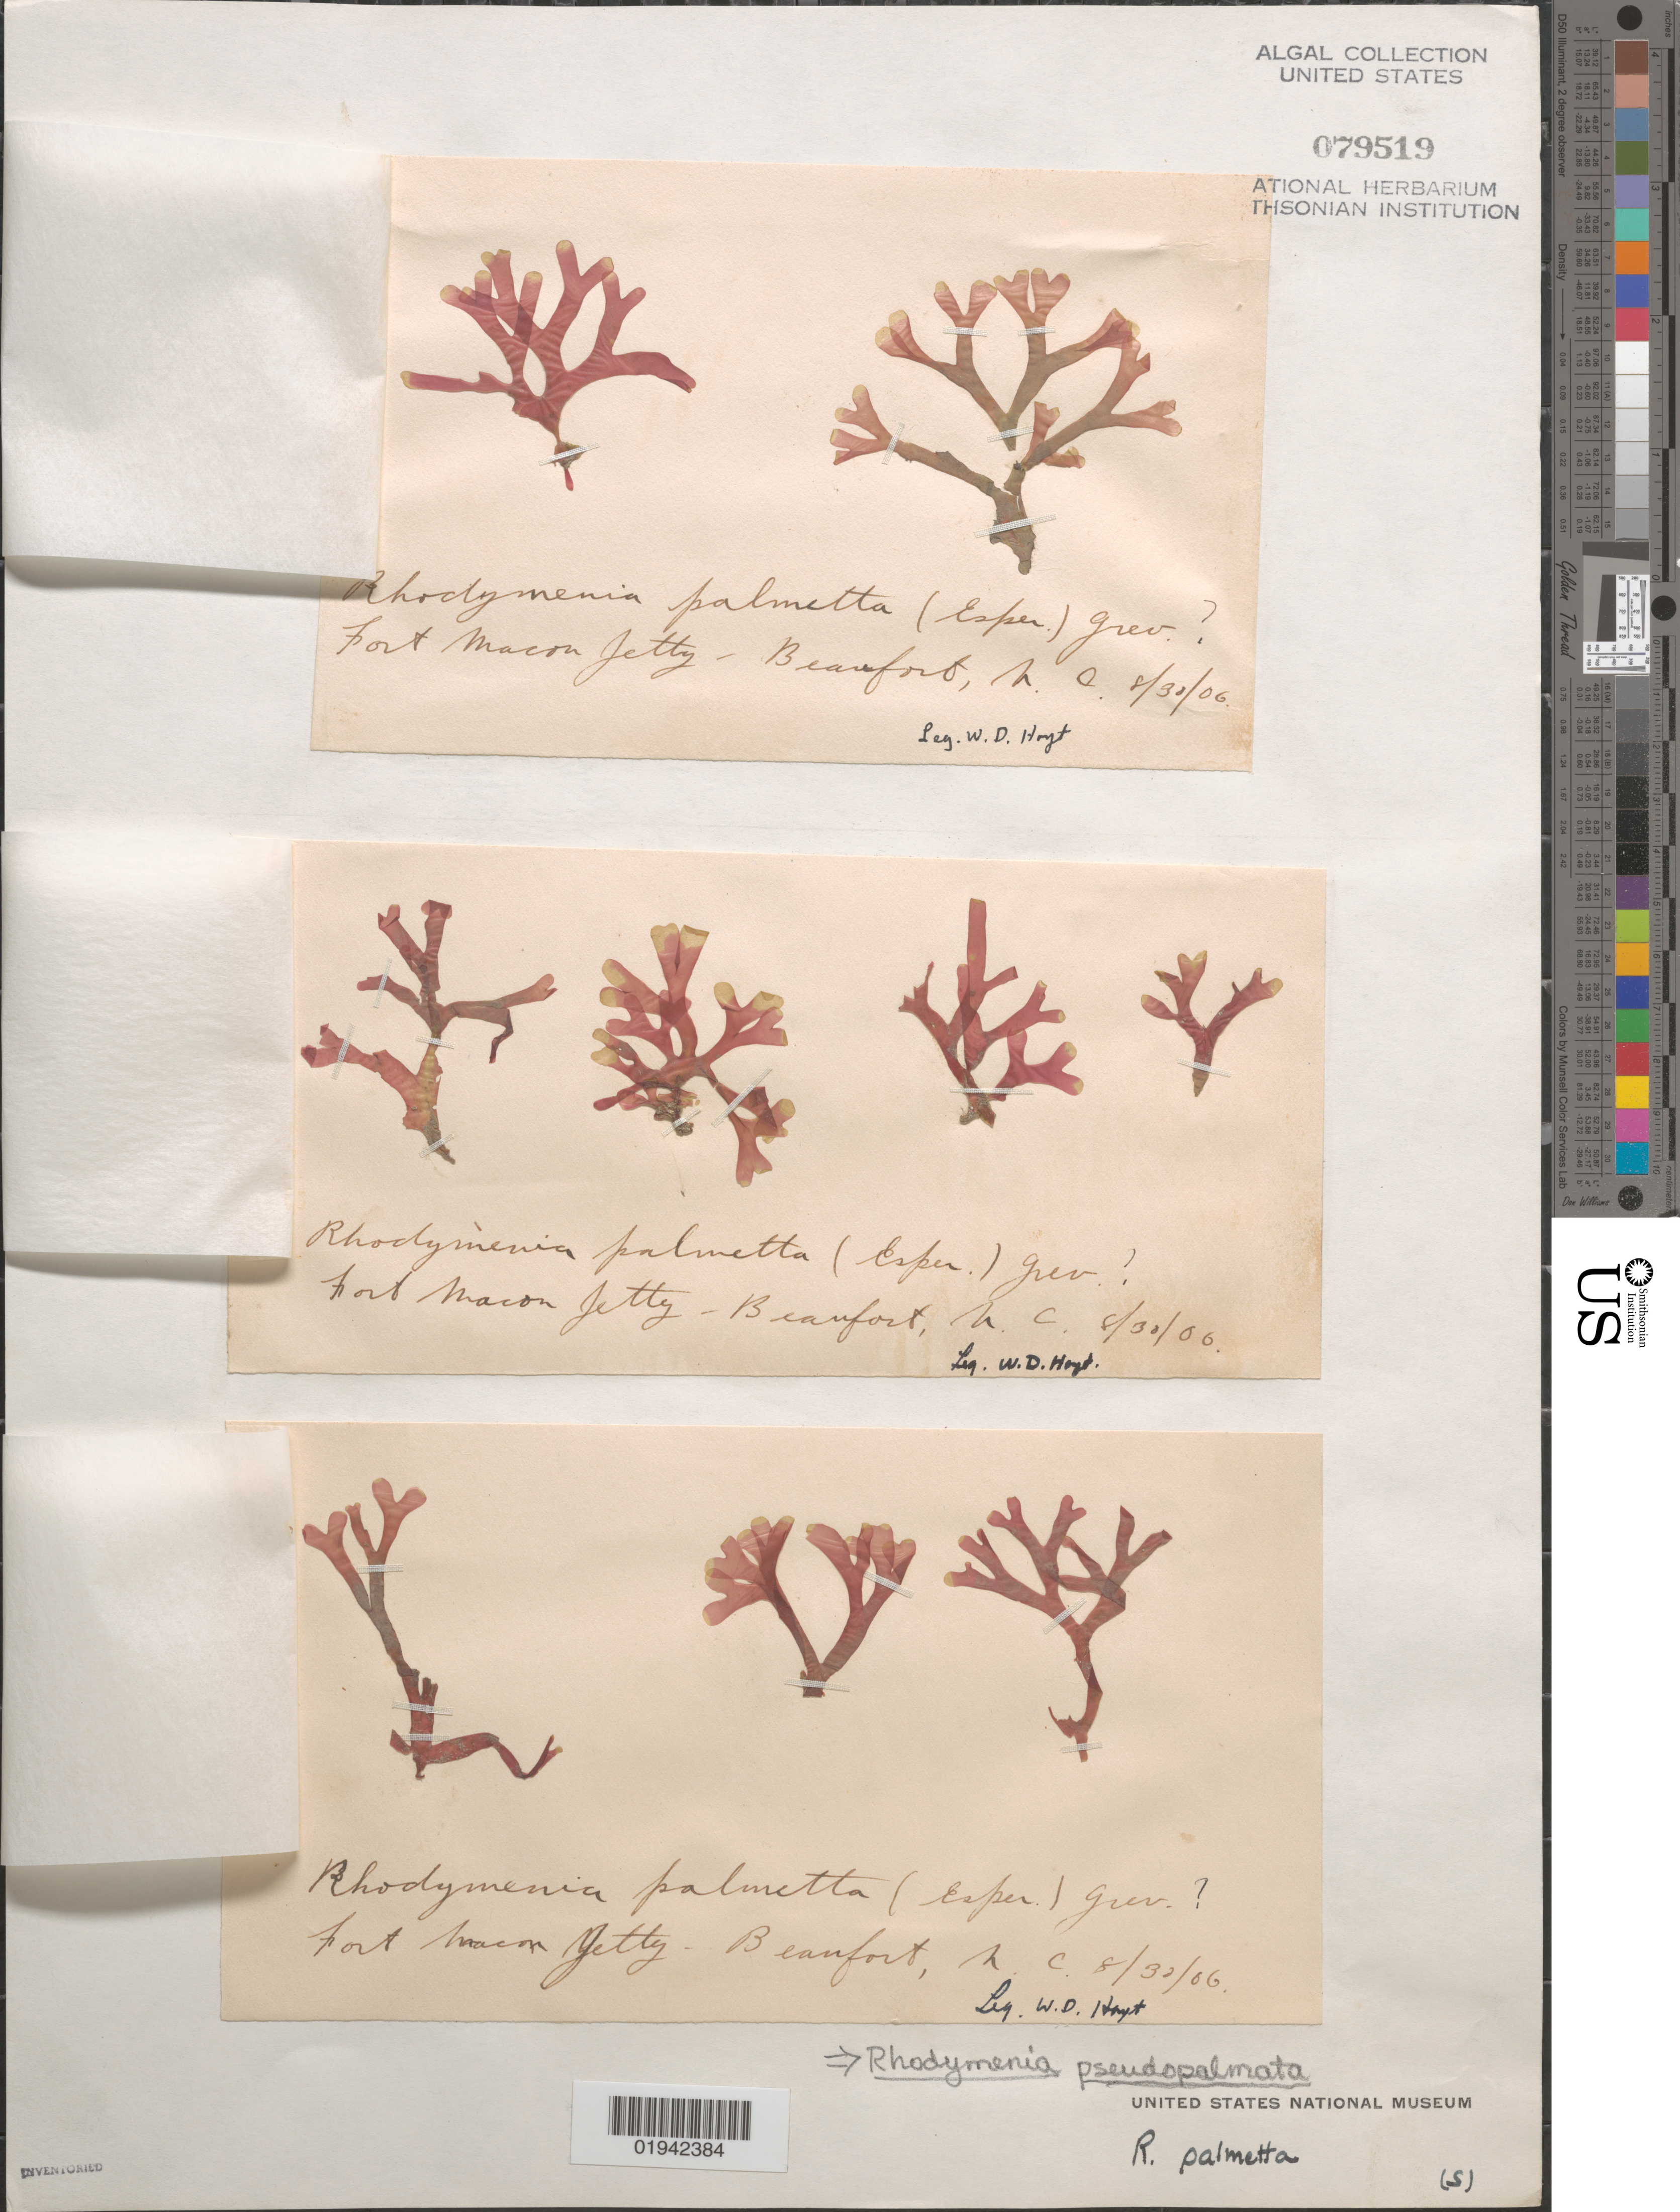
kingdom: Plantae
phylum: Rhodophyta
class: Florideophyceae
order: Rhodymeniales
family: Rhodymeniaceae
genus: Rhodymenia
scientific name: Rhodymenia pseudopalmata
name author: (J.V.Lamouroux) P.C. Silva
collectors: W. D. Hoyt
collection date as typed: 30 Aug 1906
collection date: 1906-08-30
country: United States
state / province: North Carolina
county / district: Carteret County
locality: Beaufort, Fort Macon jetty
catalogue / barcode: US 79519